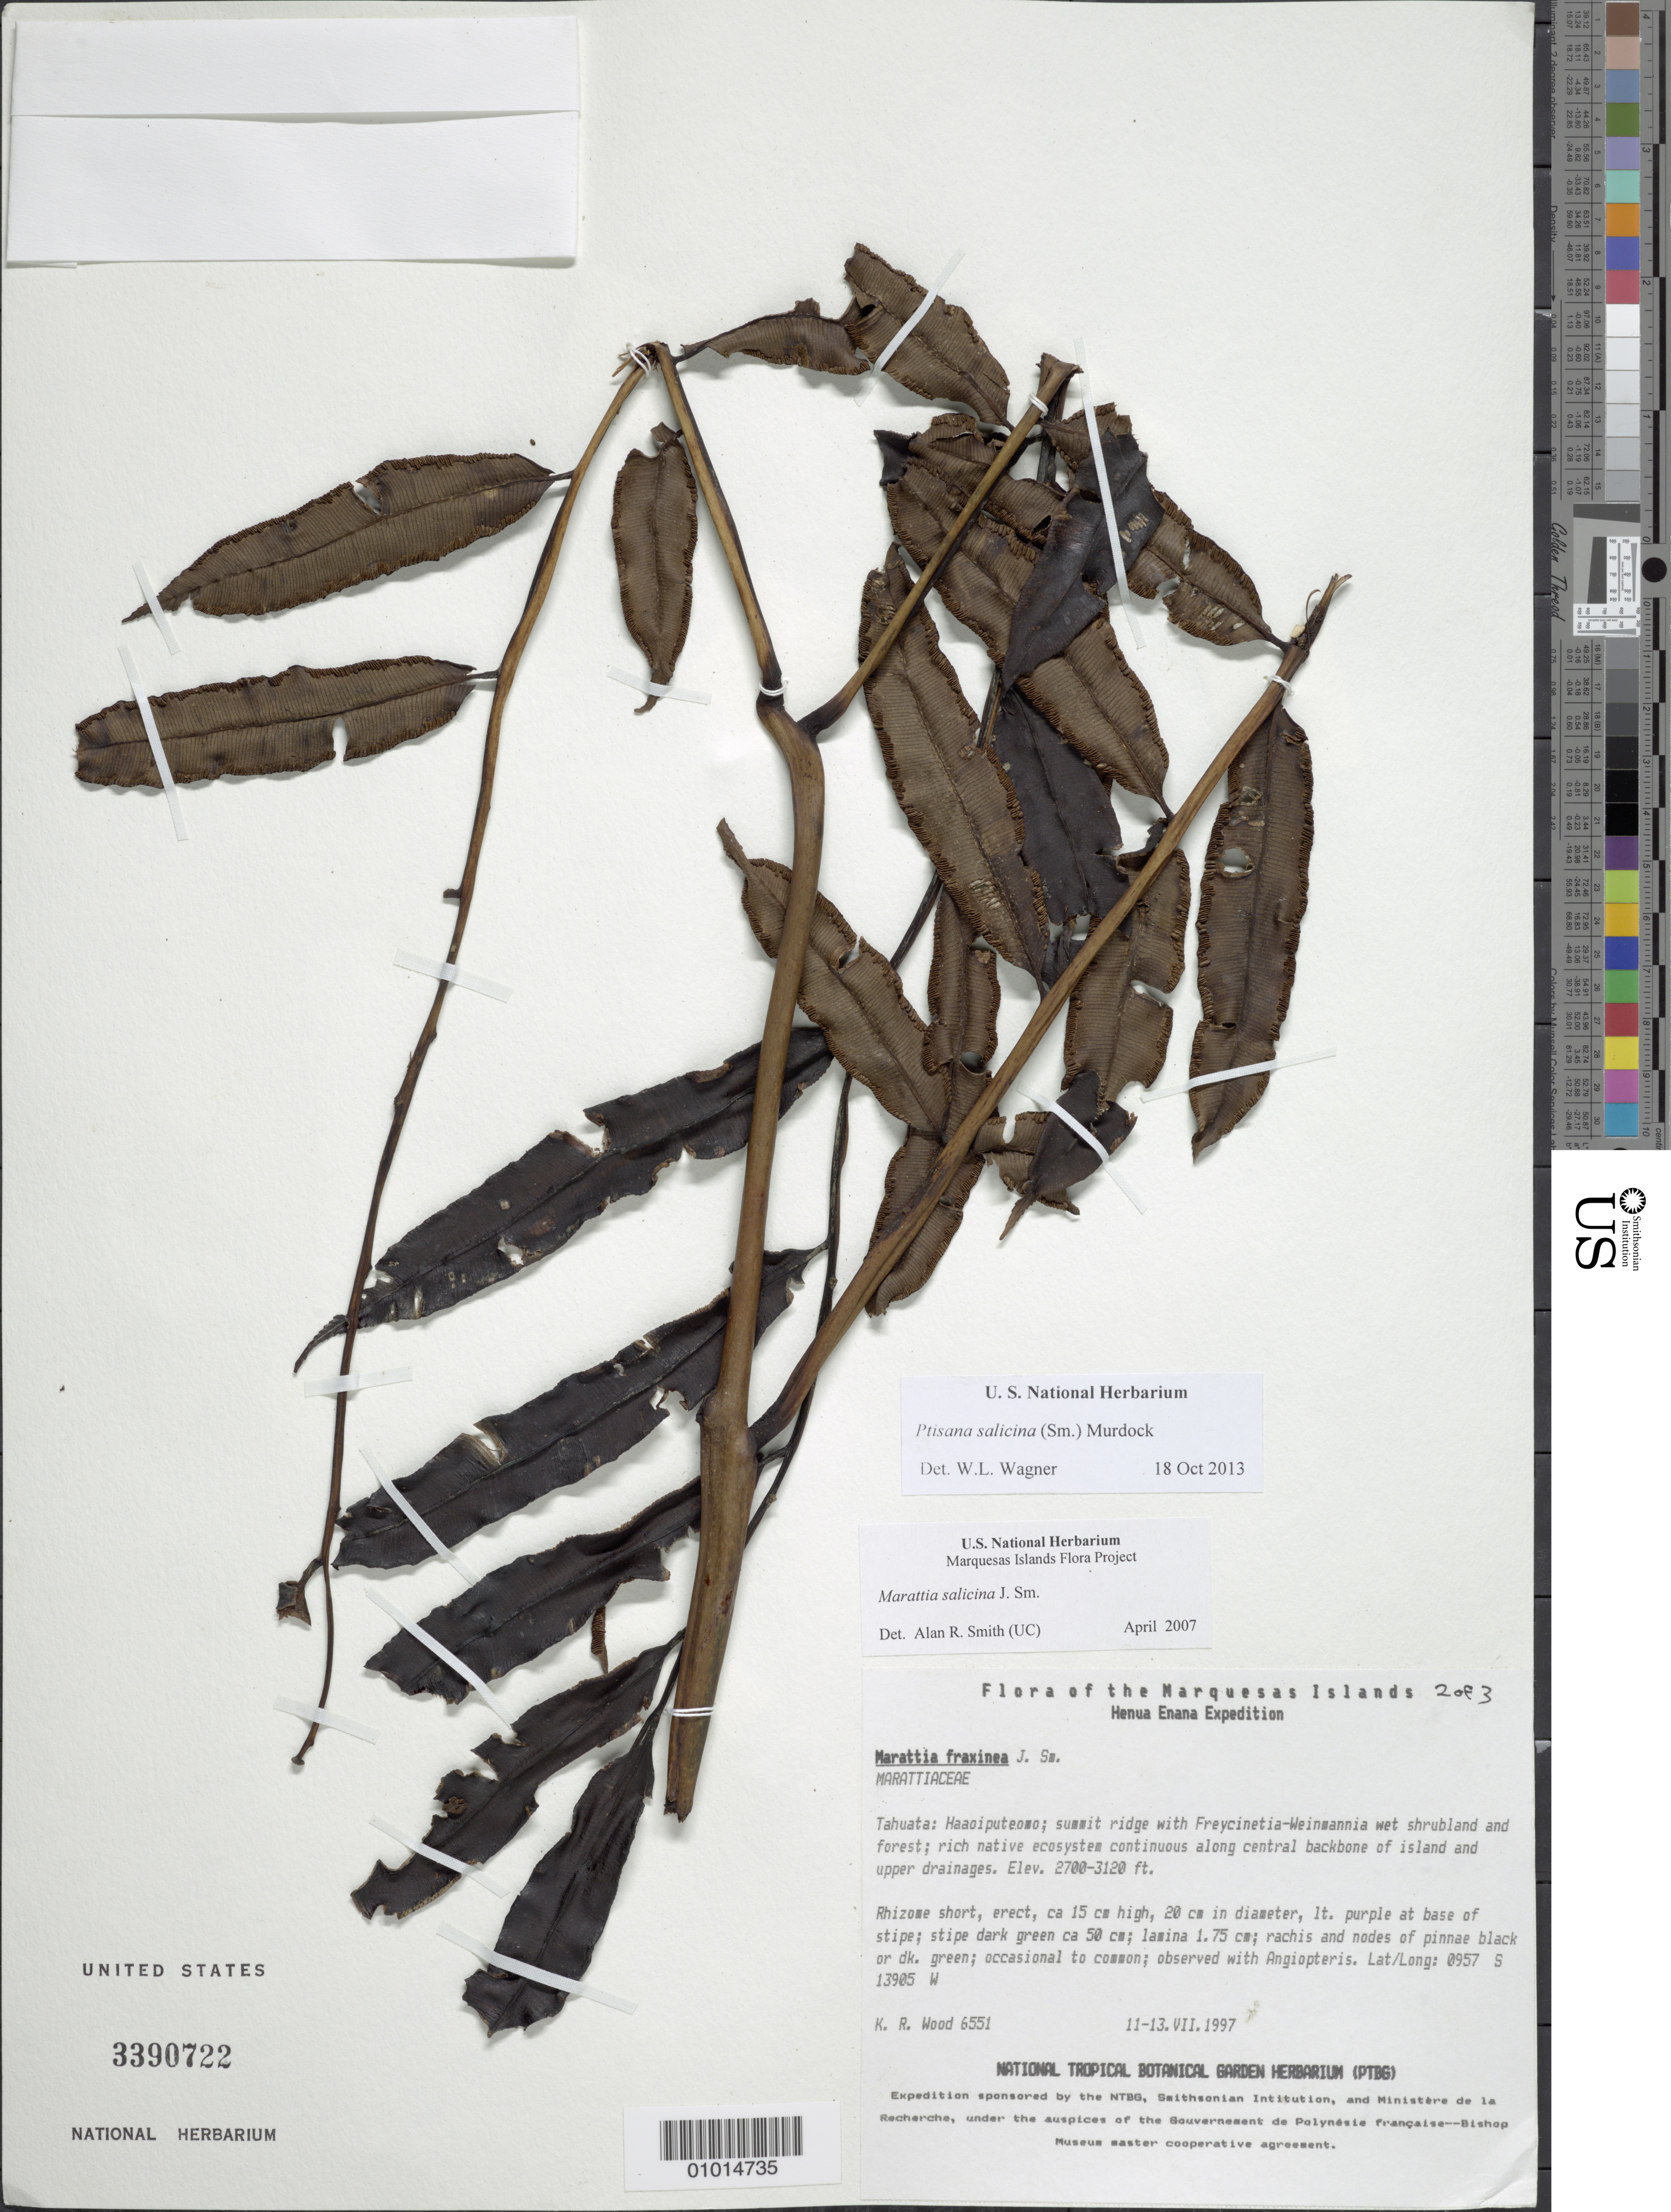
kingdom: Plantae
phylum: Tracheophyta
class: Polypodiopsida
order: Marattiales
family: Marattiaceae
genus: Ptisana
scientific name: Ptisana salicina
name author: (Sm.) Murdock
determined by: Lorence, David H., (PTBG), National Tropical Botanical Garden (UNITED STATES)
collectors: K. R. Wood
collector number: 6551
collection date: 1997-07-11/1997-07-13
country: French Polynesia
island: Tahuata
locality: Haaoiputeomo, summit ridge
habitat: In Freycinetia - Weinmannia wet shrub and forest; rich native ecosystem, continuous along central backbone of island and upper drainages; occasional to common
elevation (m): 823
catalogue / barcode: US 3390722